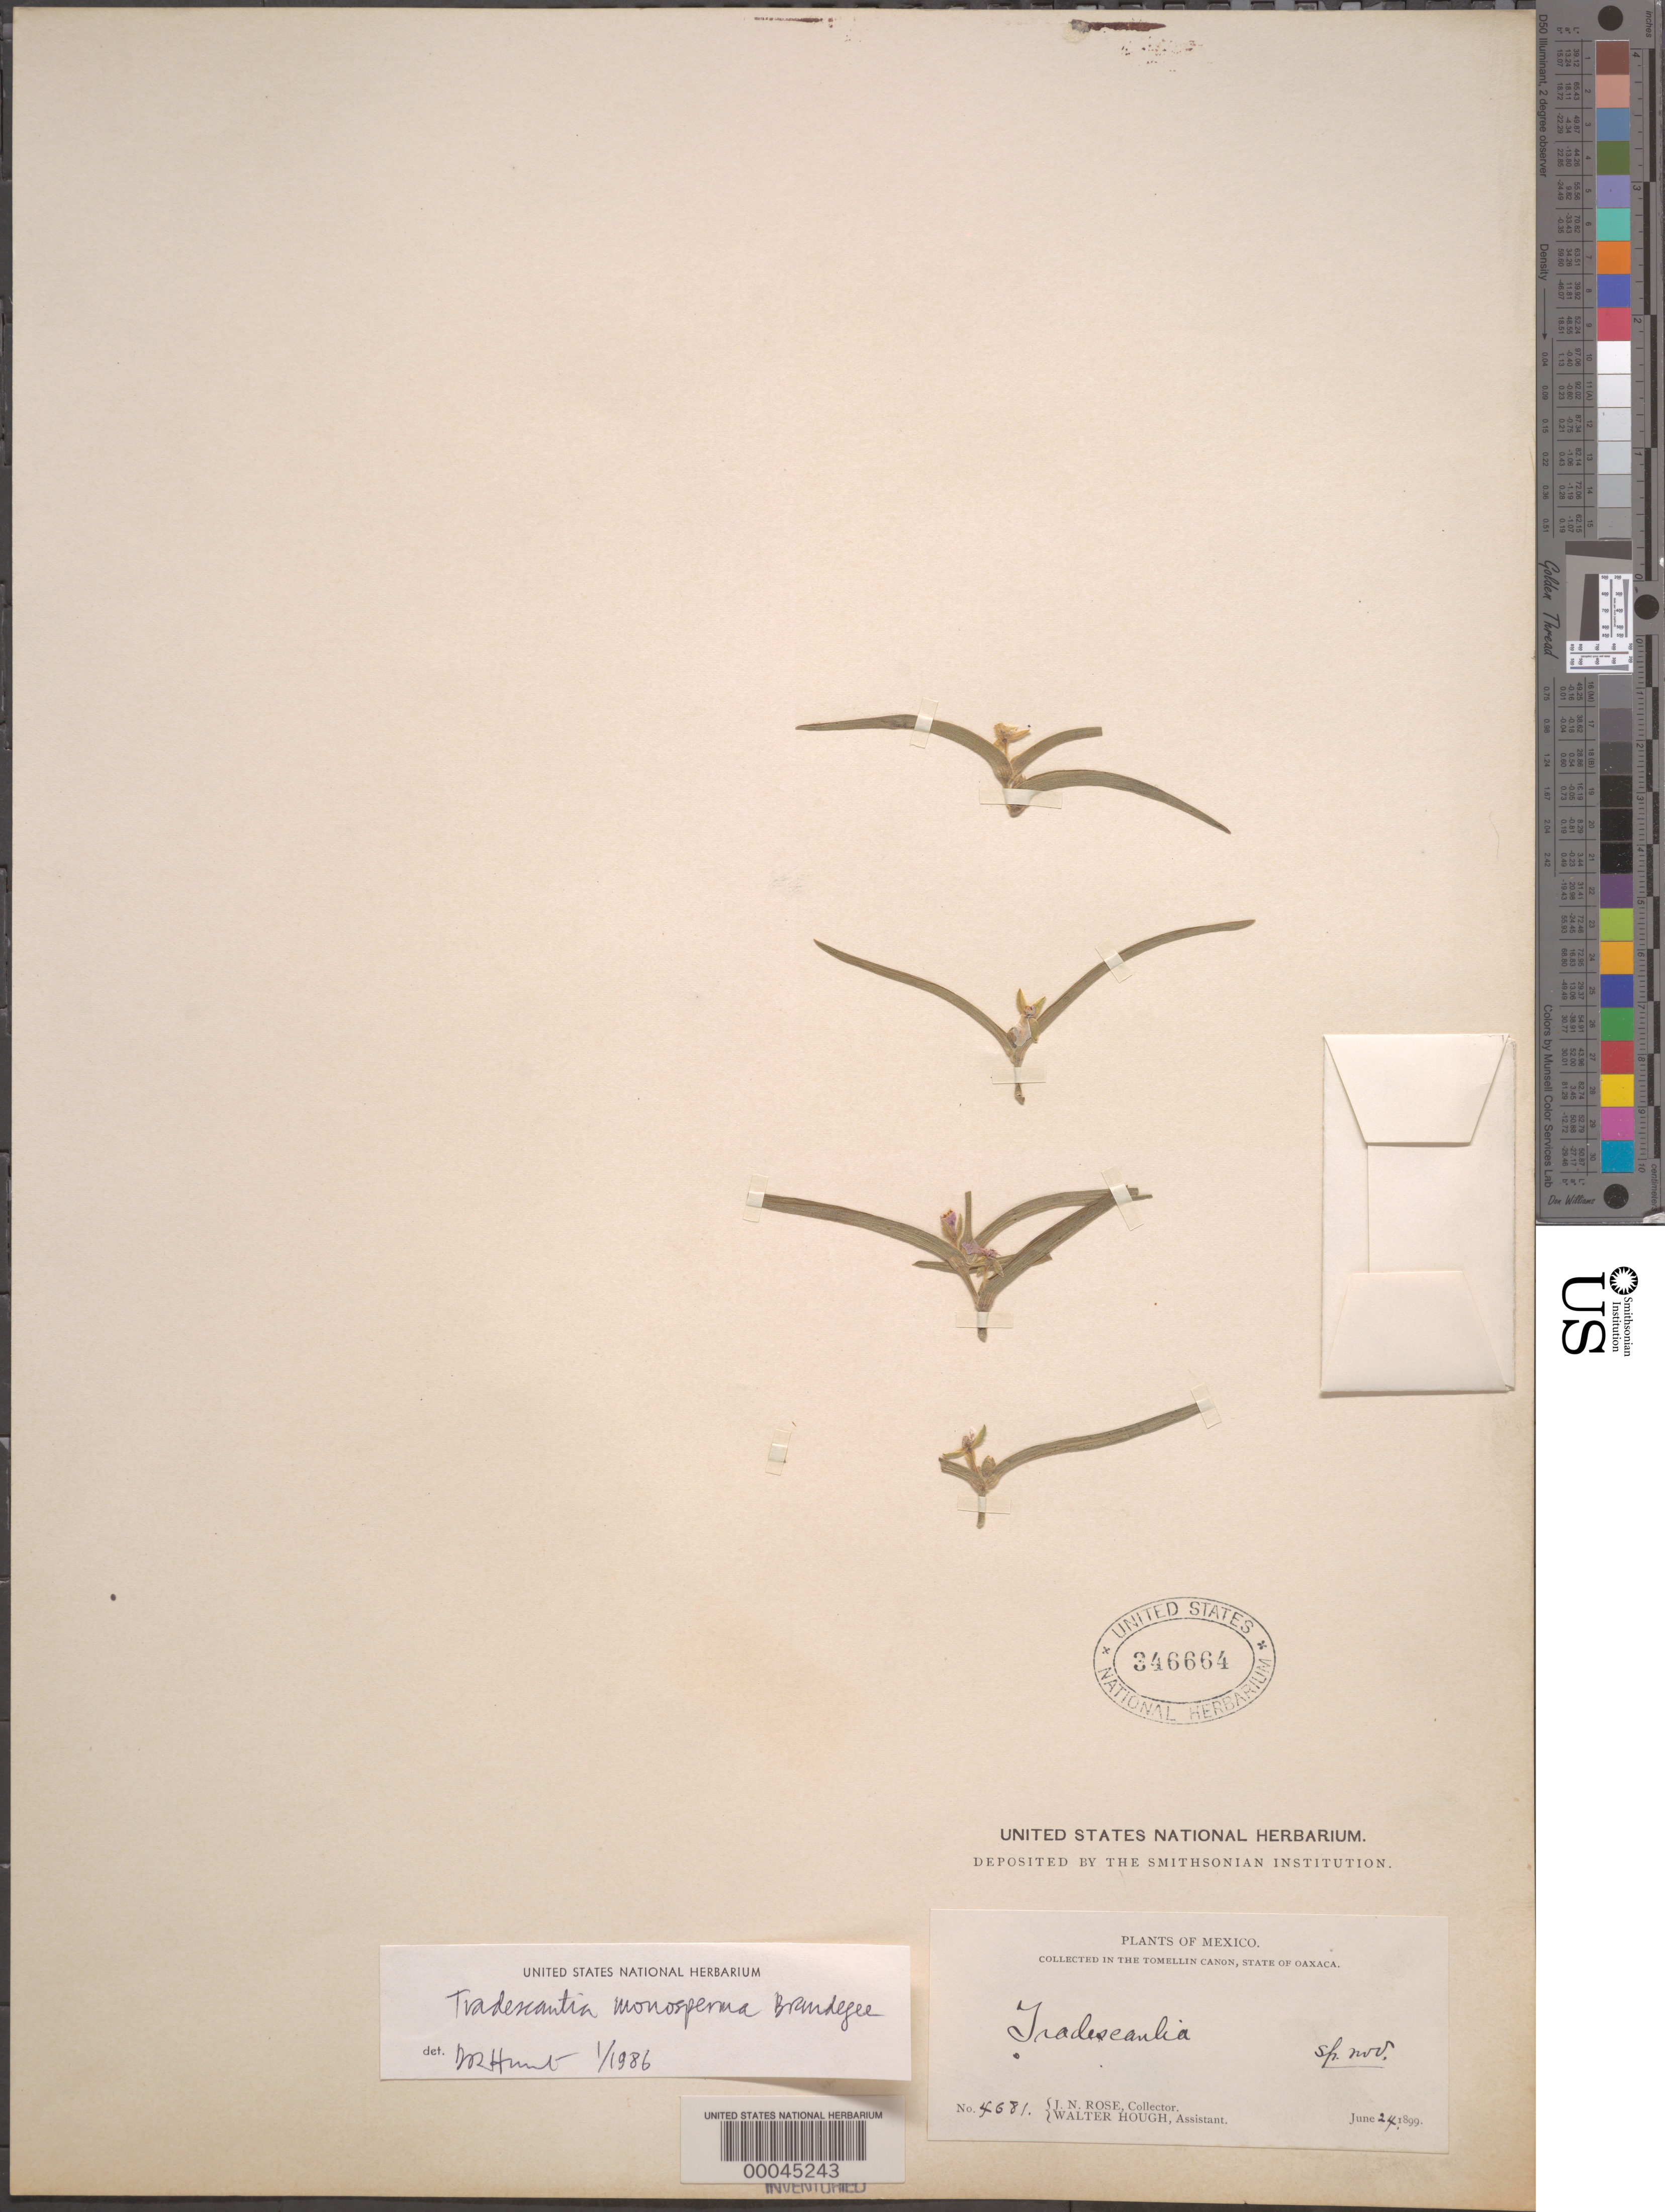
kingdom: Plantae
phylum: Tracheophyta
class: Liliopsida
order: Commelinales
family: Commelinaceae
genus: Tradescantia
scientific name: Tradescantia monosperma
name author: Brandegee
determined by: Hunt, D. R.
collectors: J. N. Rose & W. Hough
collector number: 4681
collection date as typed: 24 Jun 1899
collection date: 1899-06-24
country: Mexico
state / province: Oaxaca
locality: Tomellin canyon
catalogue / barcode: US 346664